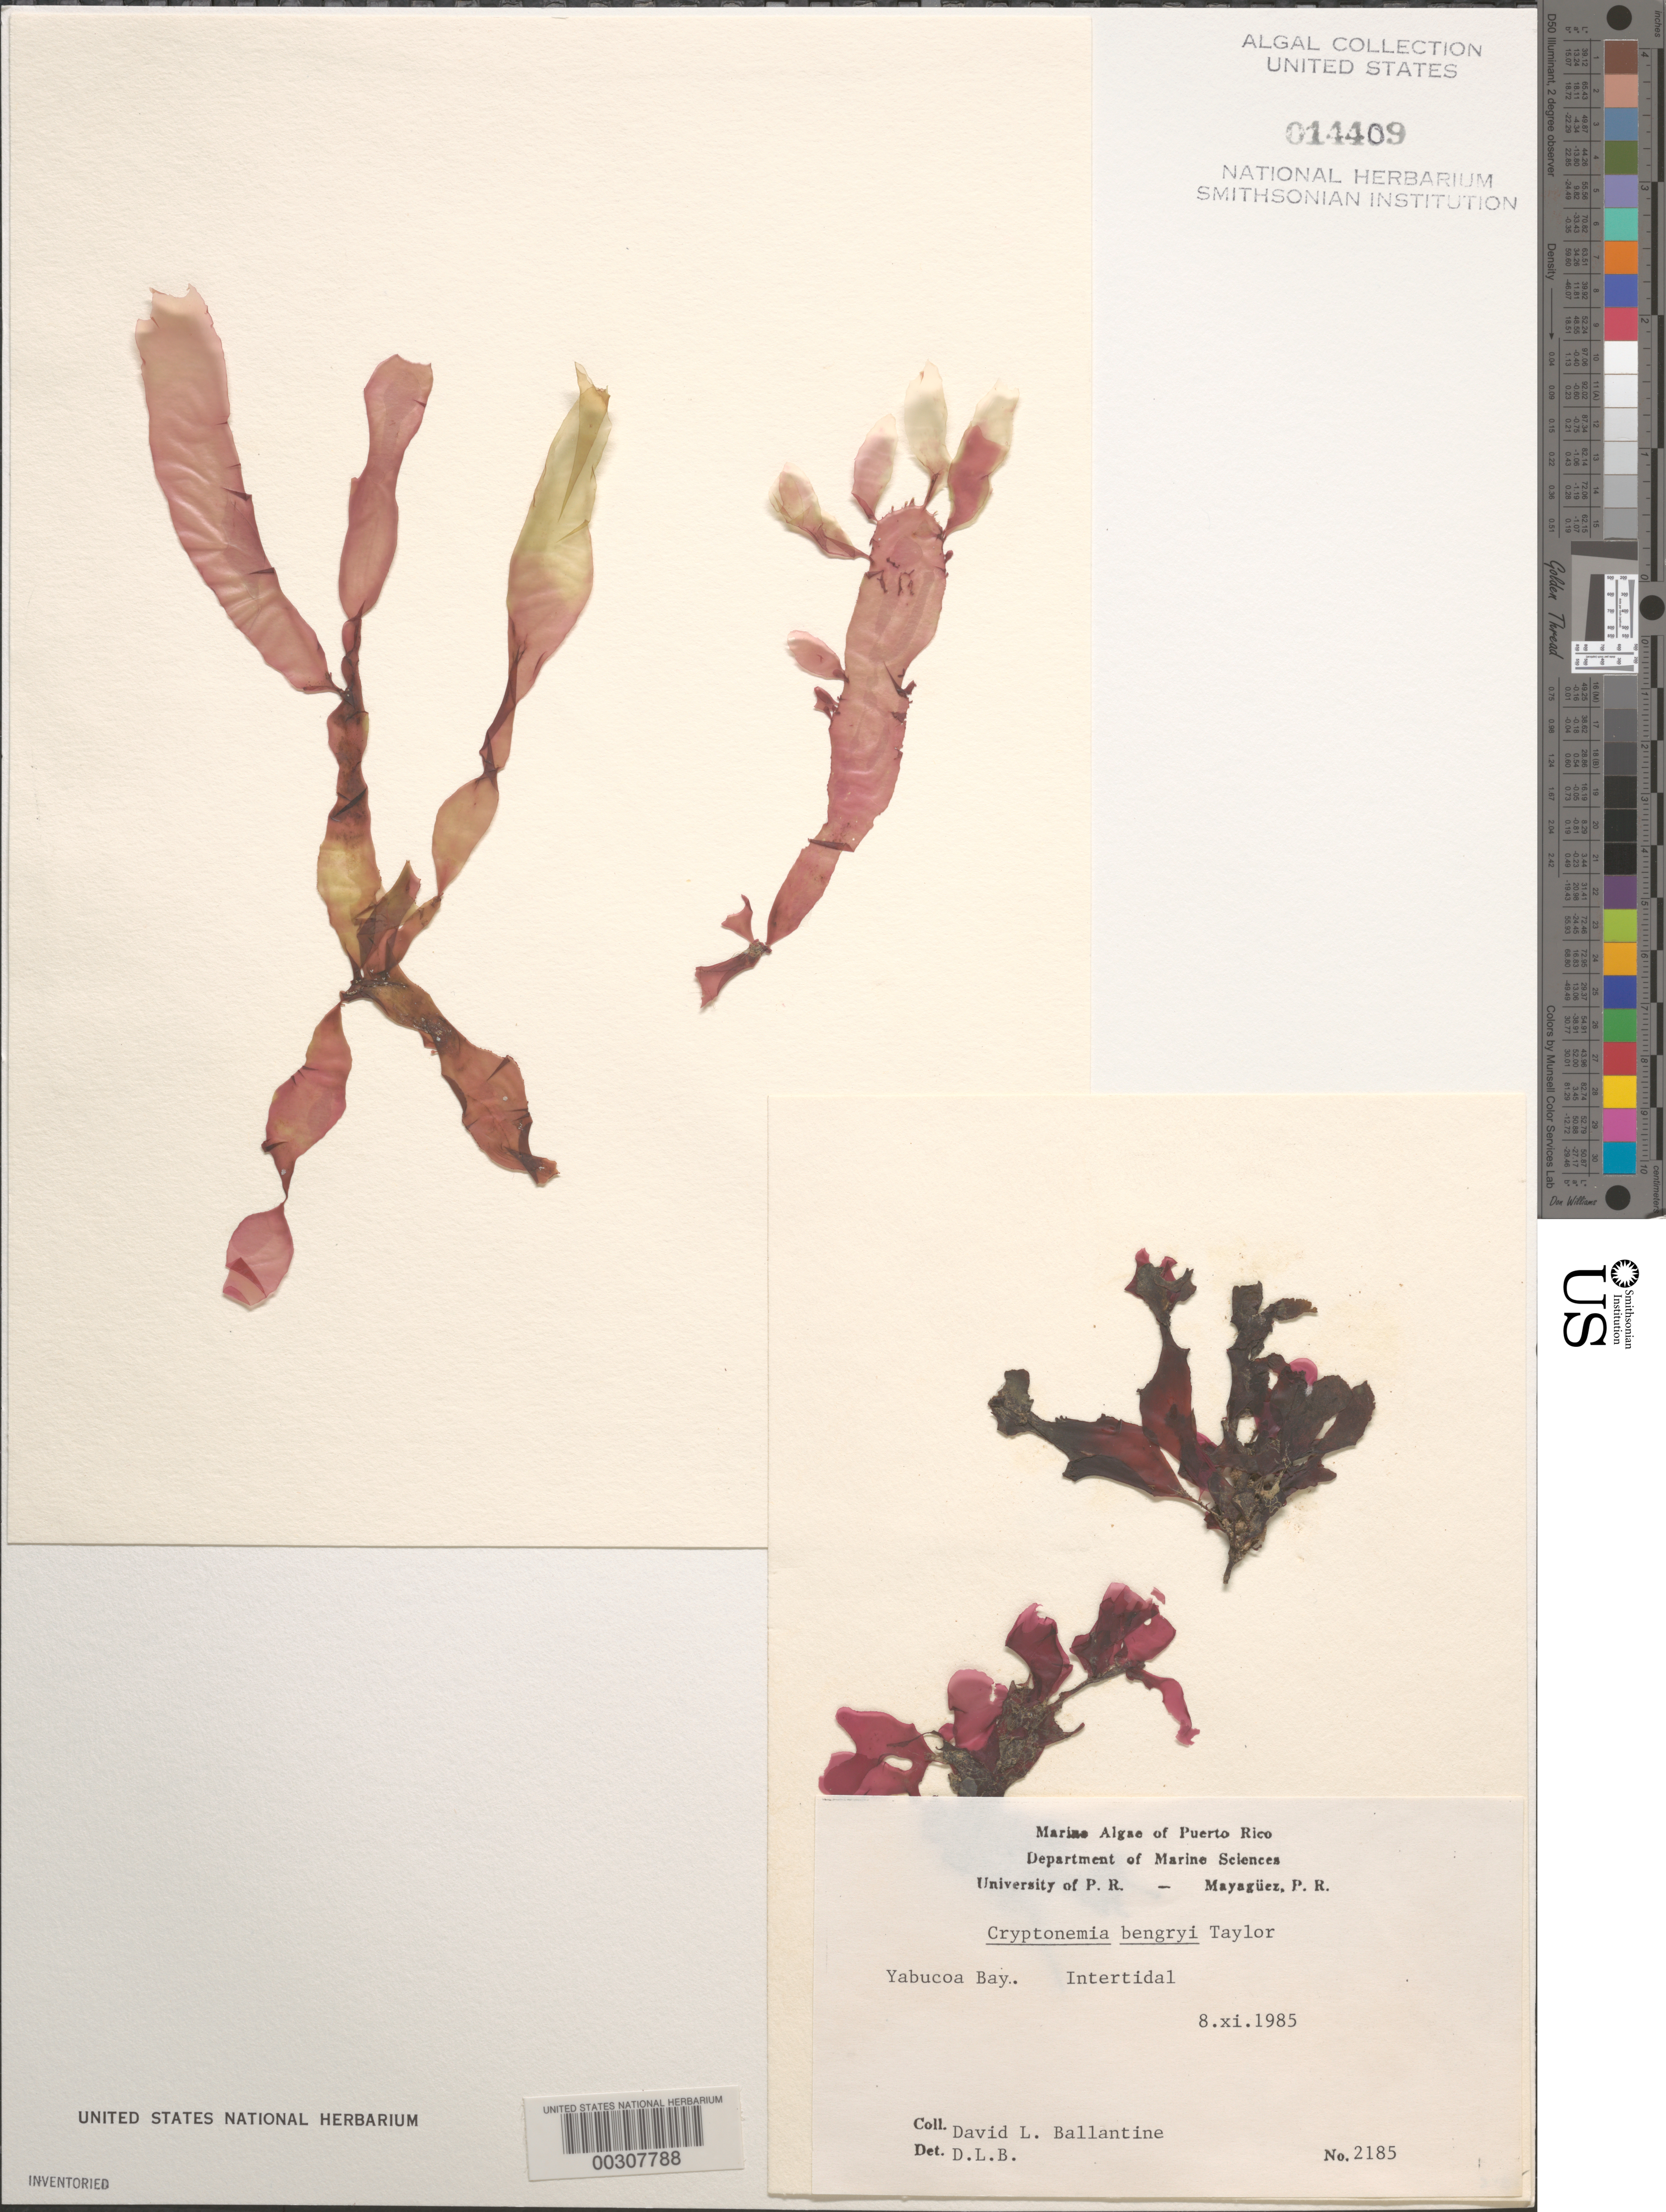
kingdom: Plantae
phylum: Rhodophyta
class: Florideophyceae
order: Halymeniales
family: Halymeniaceae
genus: Cryptonemia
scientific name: Cryptonemia bengryi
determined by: Ballantine, D. L.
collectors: D.L. Ballantine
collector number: DLB 2185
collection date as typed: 08 Nov 1985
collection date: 1985-11-08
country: Puerto Rico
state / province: Yabucoa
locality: Yabucoa Bay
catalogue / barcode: US 14409